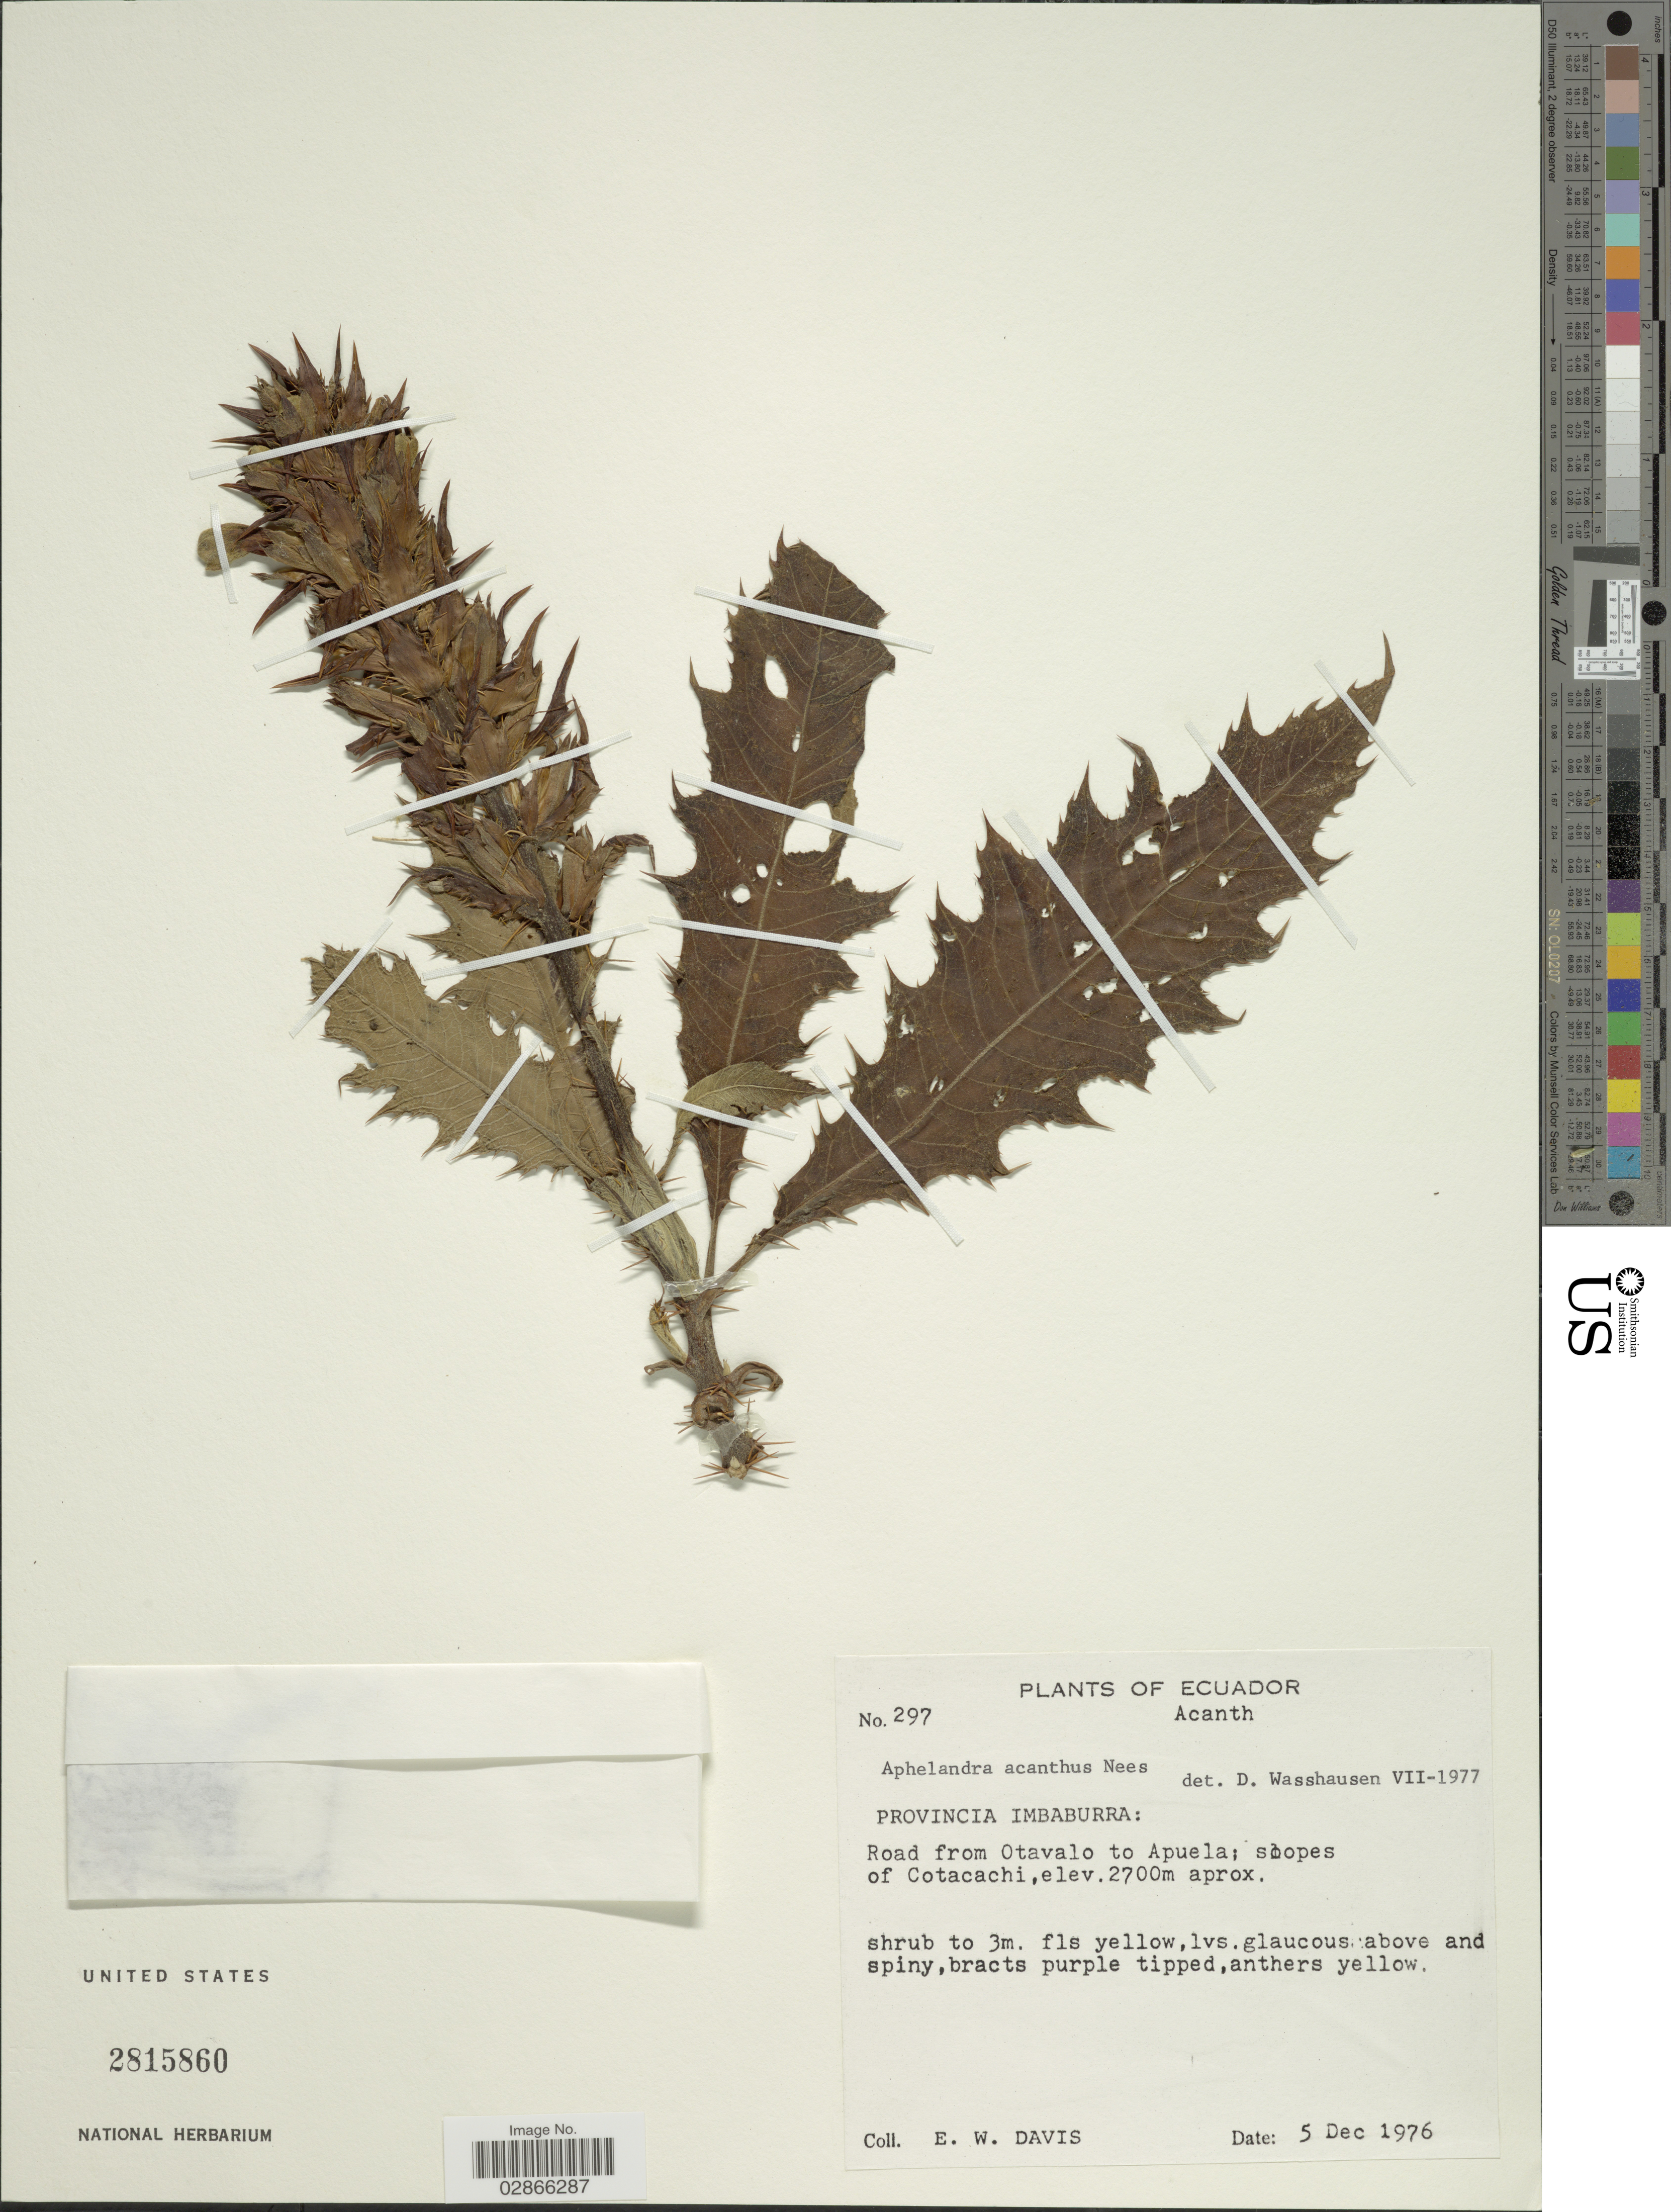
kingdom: Plantae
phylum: Tracheophyta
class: Magnoliopsida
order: Lamiales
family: Acanthaceae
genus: Aphelandra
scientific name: Aphelandra acanthus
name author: Nees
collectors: E. W. Davis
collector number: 297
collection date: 1976-12-05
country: Ecuador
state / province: Imbabura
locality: Provincia Imbaburra: Road from Otavalo to Apuelo; slopes of Cotacachi.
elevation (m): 2700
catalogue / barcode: US 2815860